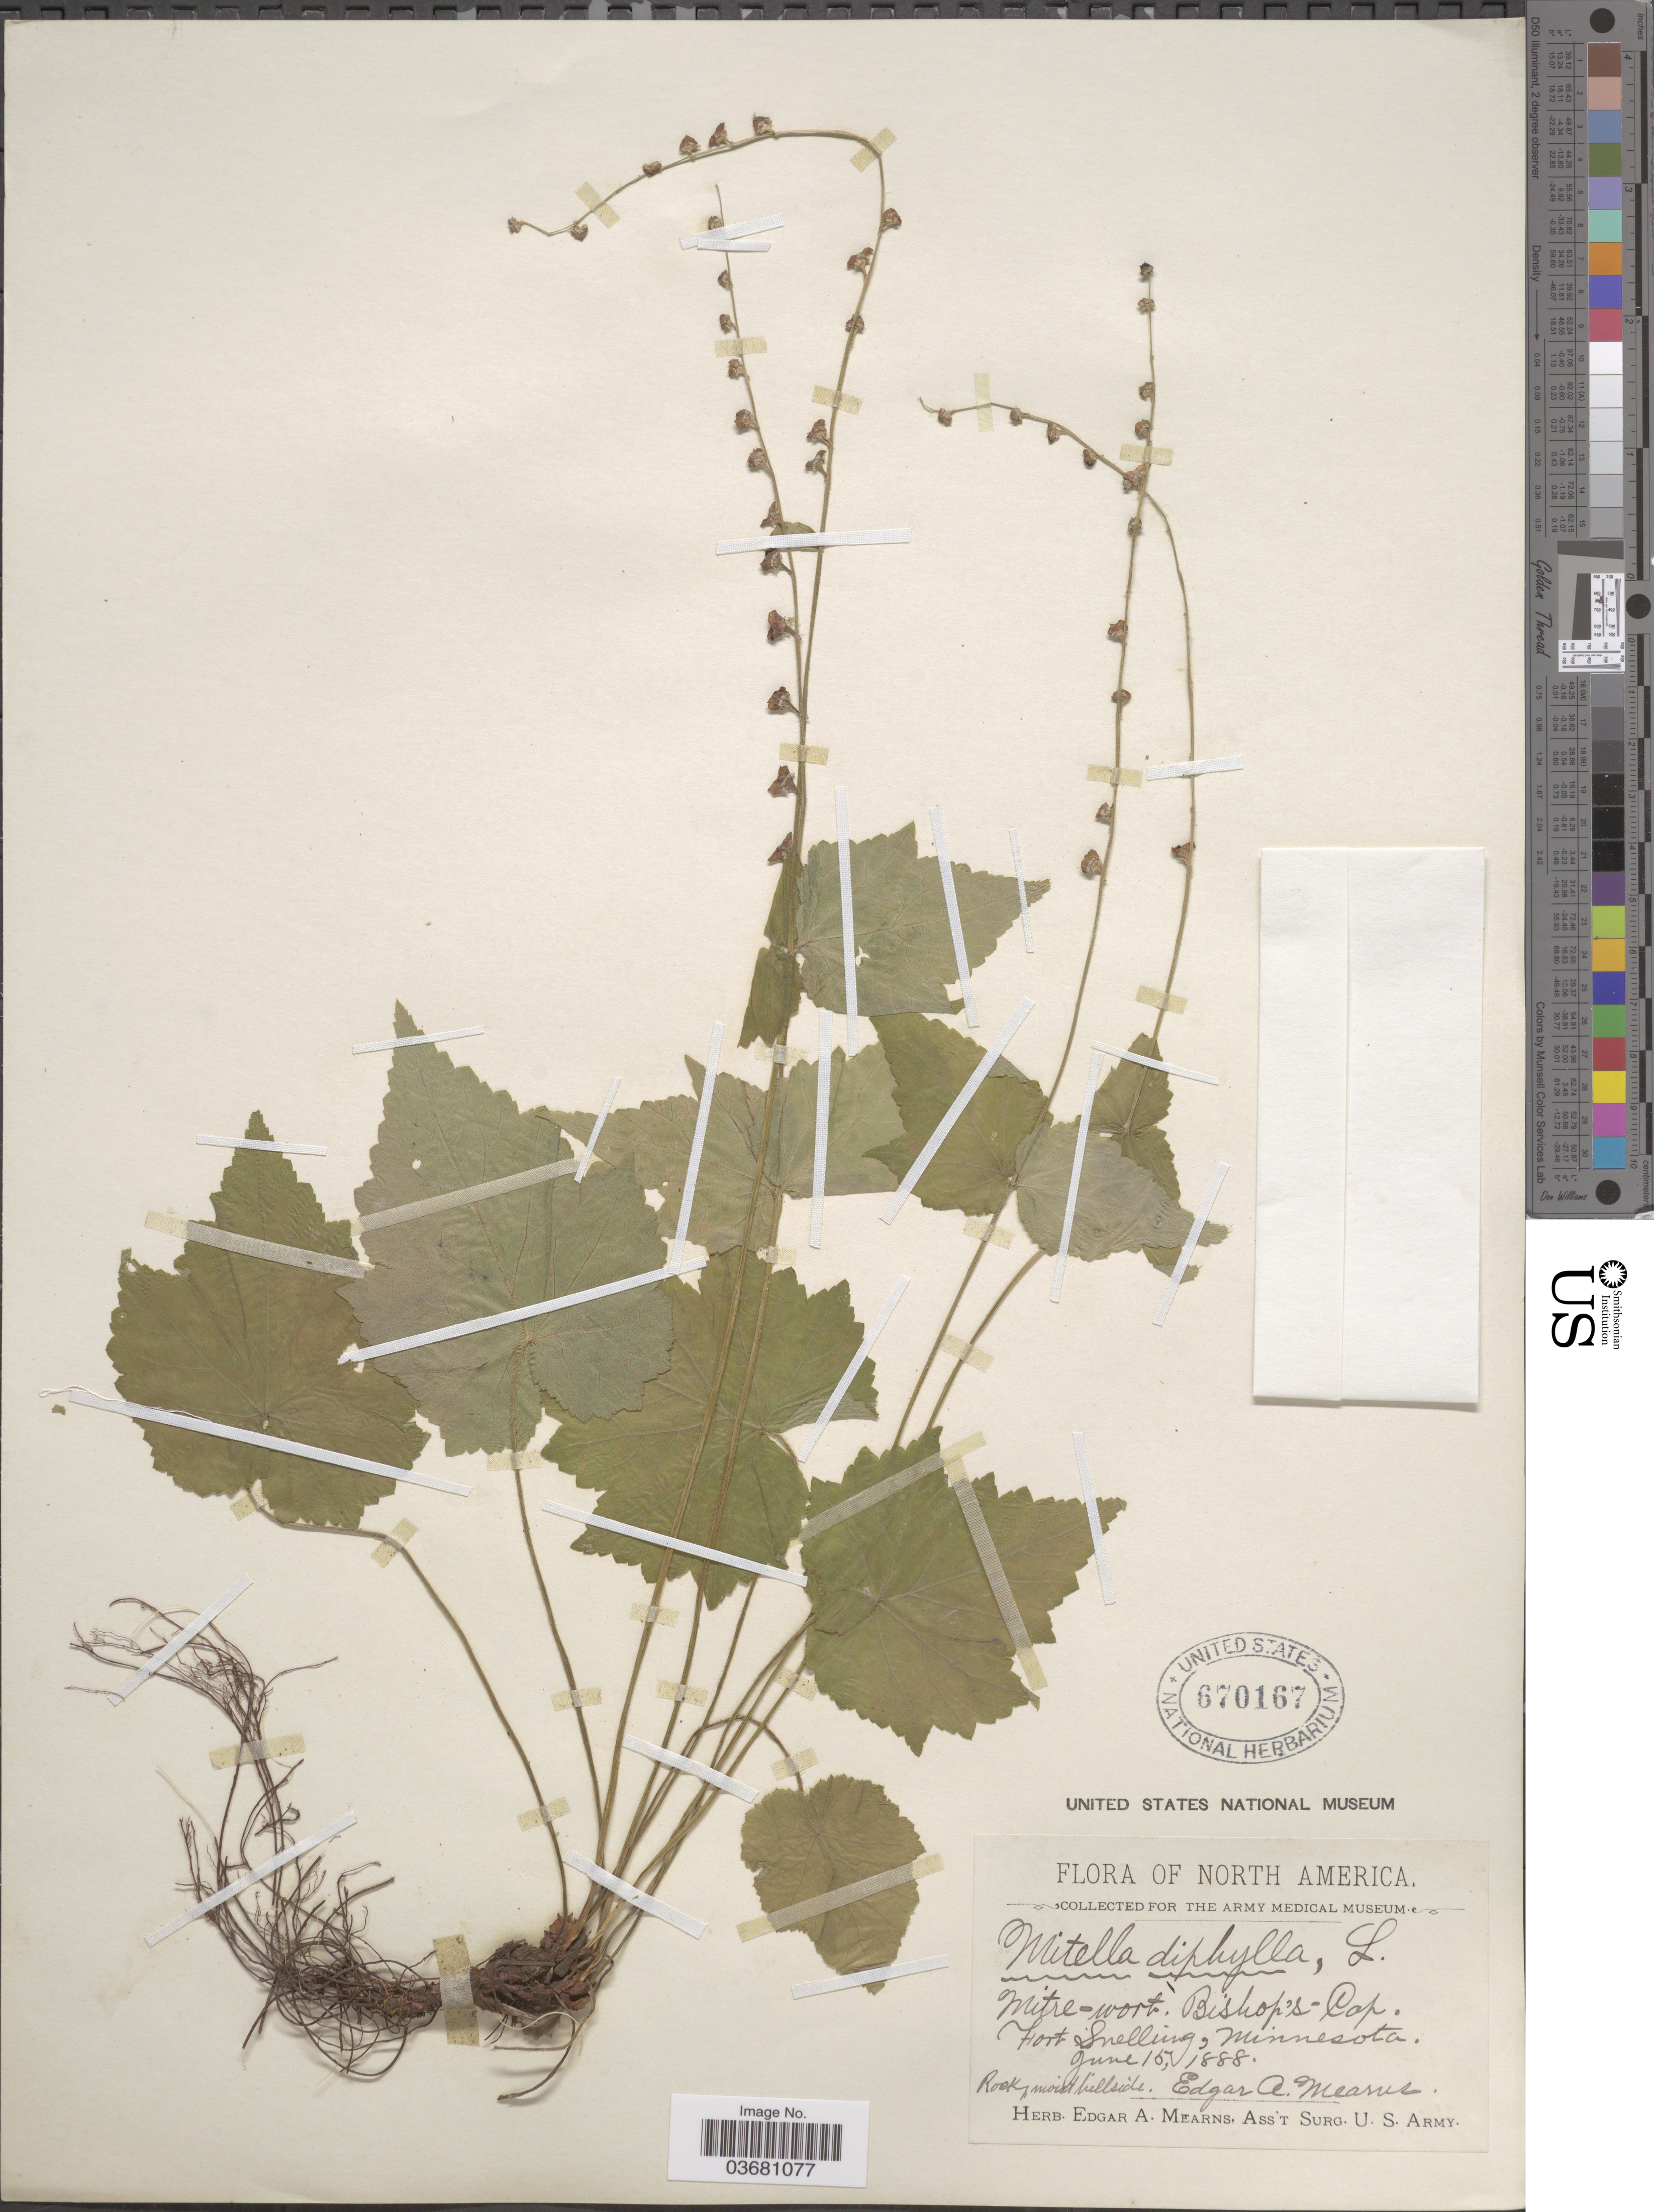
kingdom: Plantae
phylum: Tracheophyta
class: Magnoliopsida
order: Saxifragales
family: Saxifragaceae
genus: Mitella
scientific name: Mitella diphylla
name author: L.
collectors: E. A. Mearns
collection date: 1888-06-15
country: United States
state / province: Minnesota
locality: Fort Snelling. Rocky, moist hillside.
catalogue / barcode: US 670167